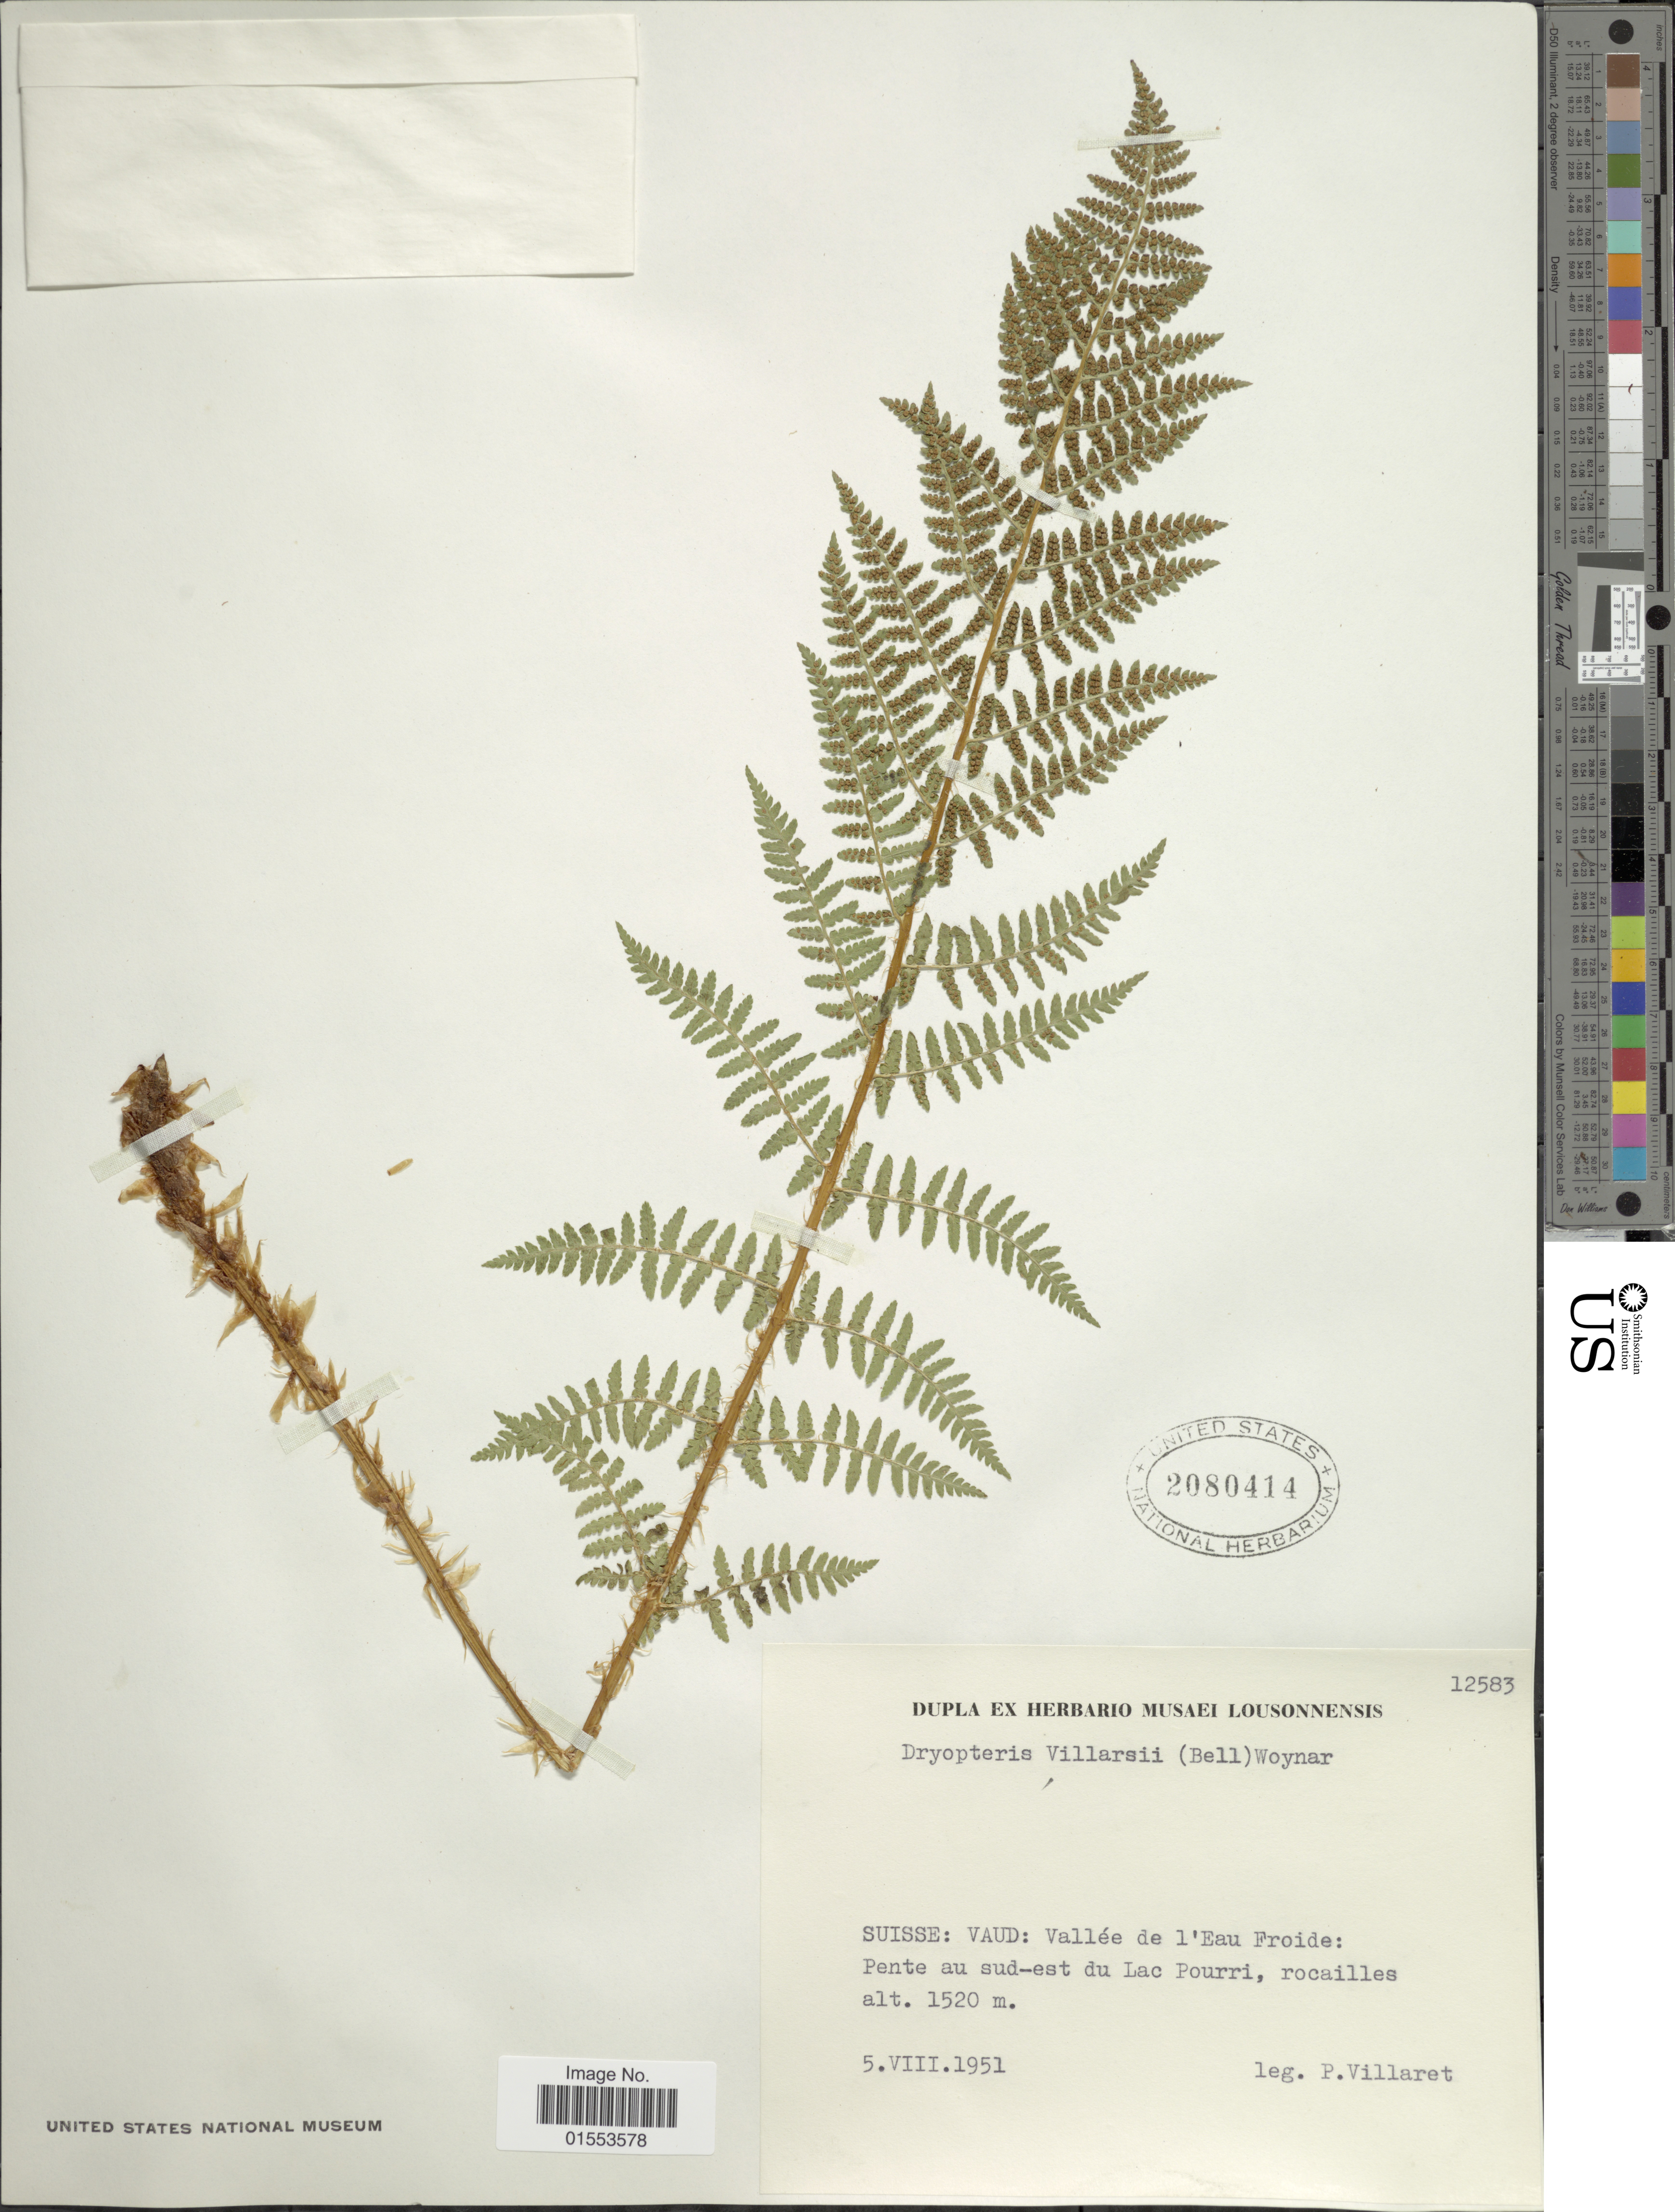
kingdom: Plantae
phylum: Tracheophyta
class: Polypodiopsida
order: Polypodiales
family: Dryopteridaceae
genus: Dryopteris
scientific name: Dryopteris rigida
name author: Underw.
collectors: P. Villaret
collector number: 12583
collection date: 1951-08-05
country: Switzerland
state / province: Vaud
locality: Suisse: Vaud: Vallee de l'Eau Froide: Pente au sud-est du Lac Pourri, rocailles.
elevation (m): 1520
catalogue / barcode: US 2080414